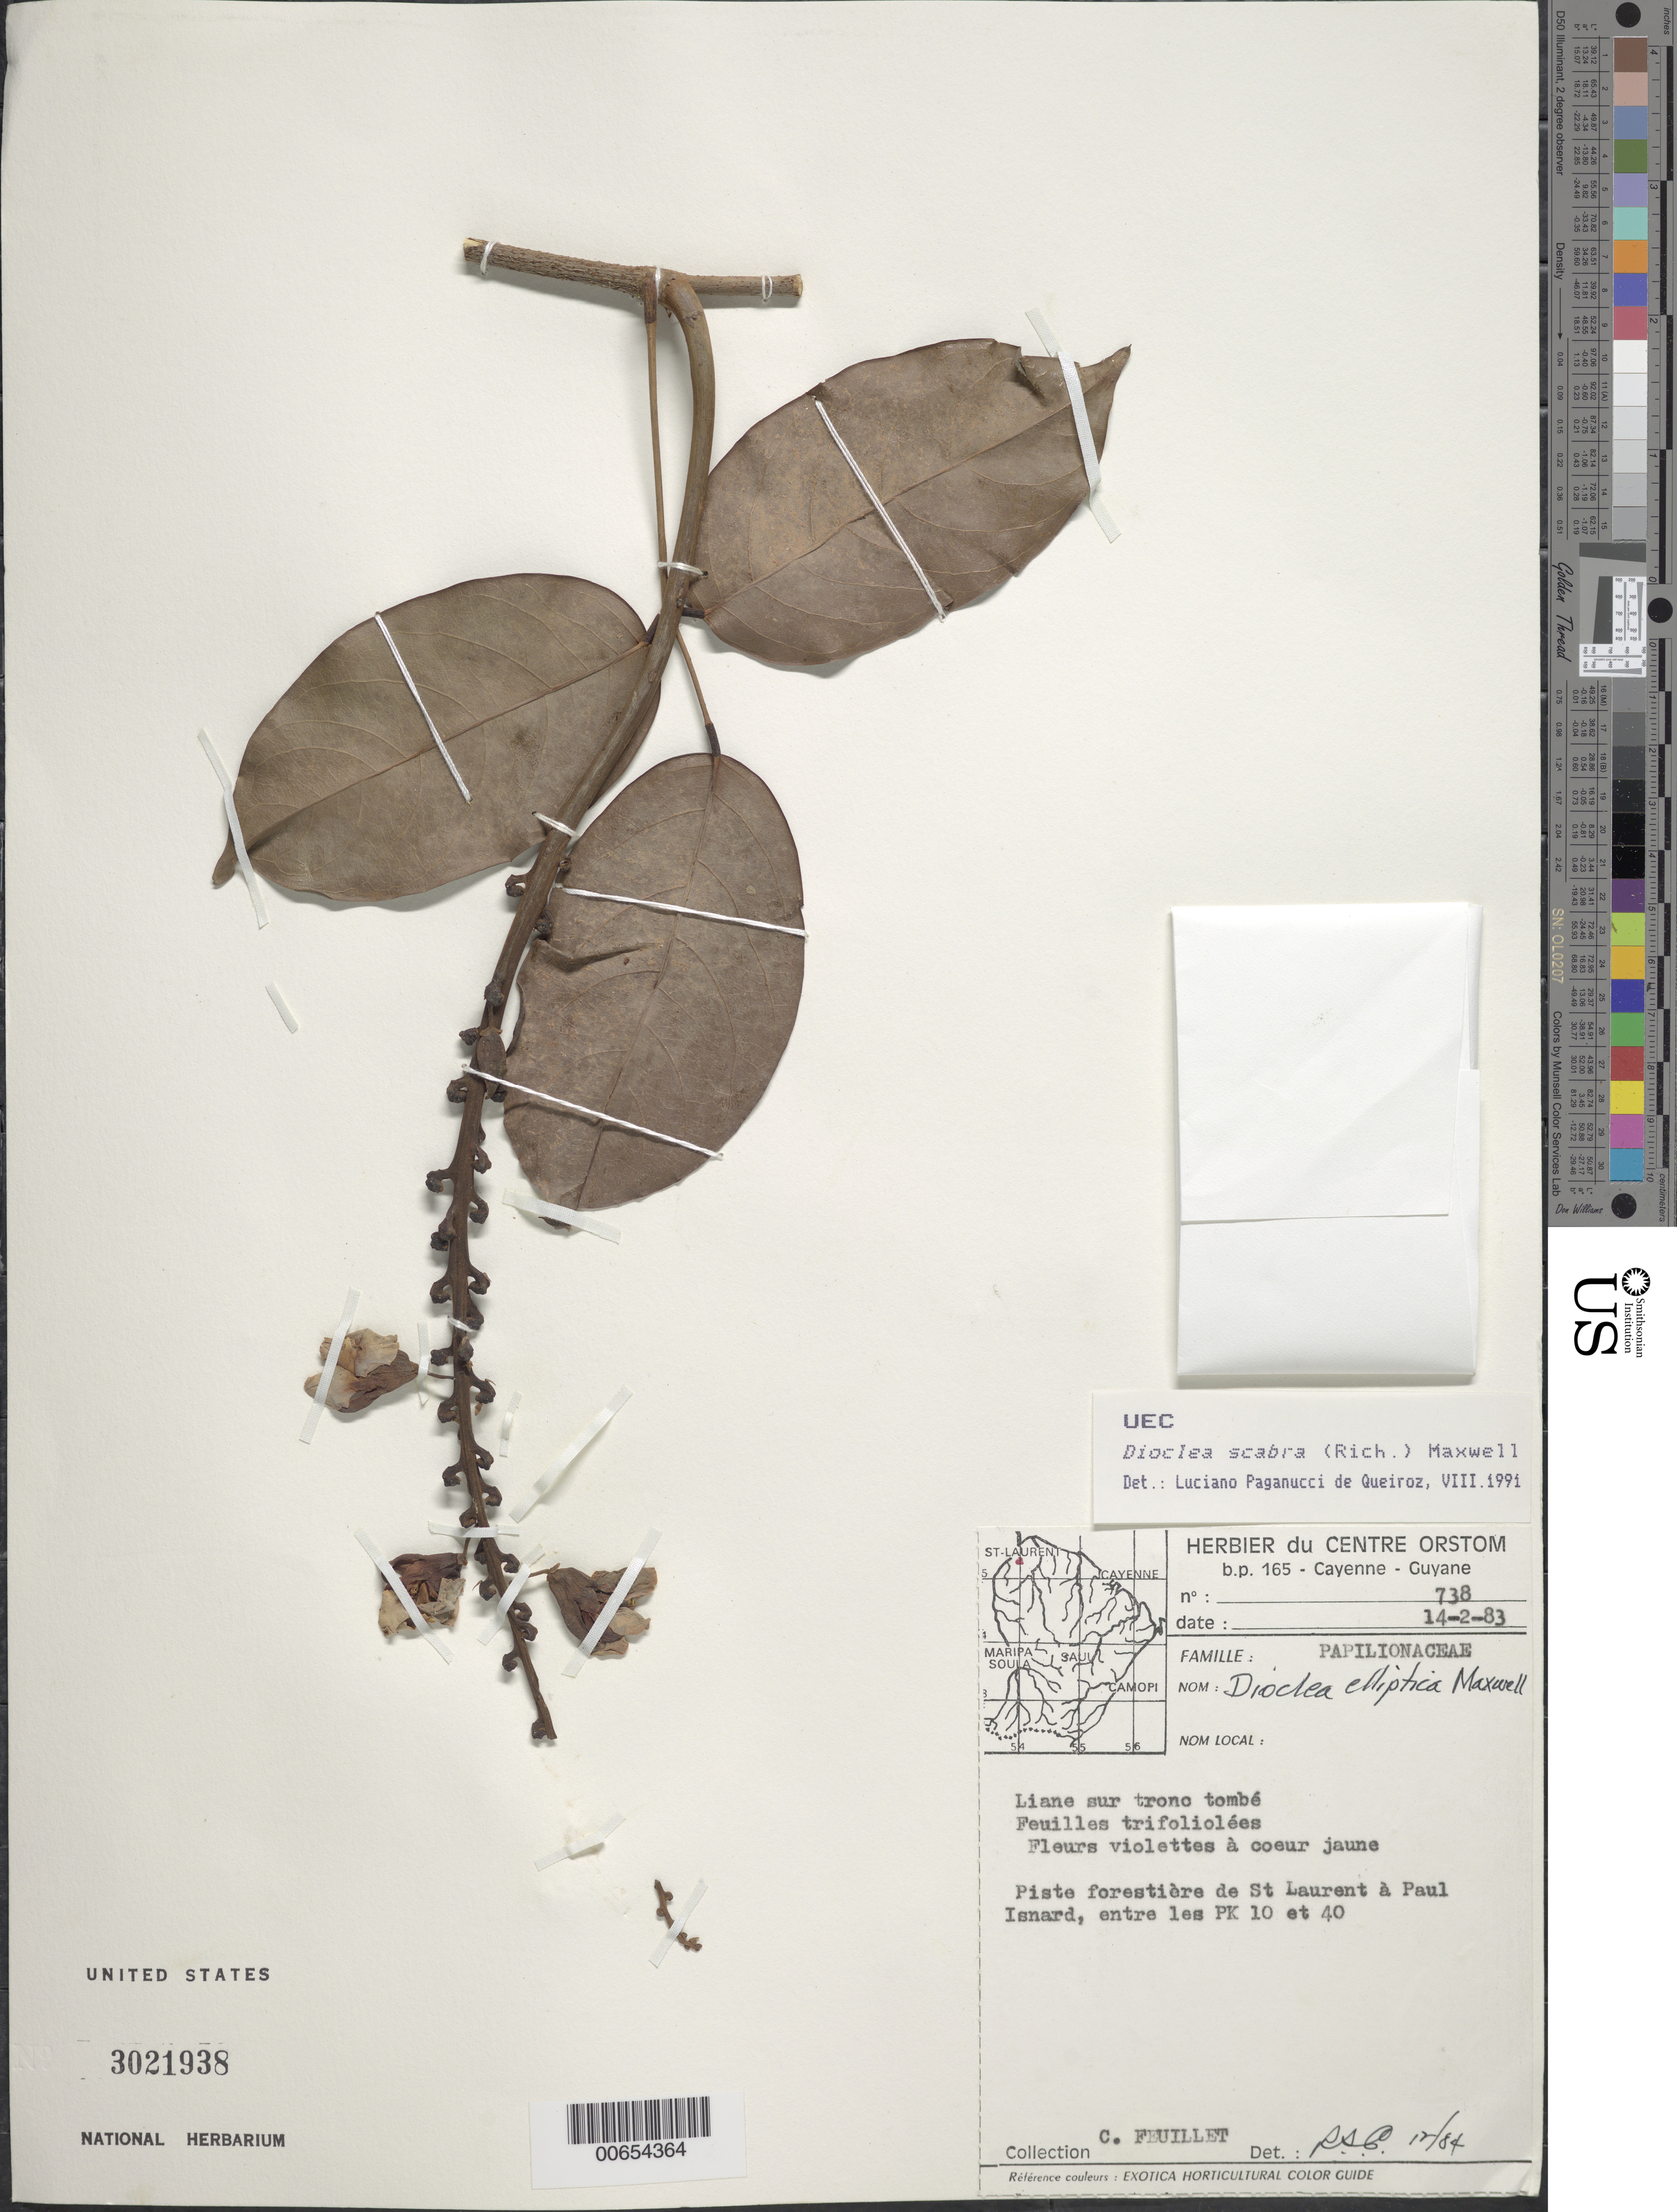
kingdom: Plantae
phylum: Tracheophyta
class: Magnoliopsida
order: Fabales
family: Fabaceae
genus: Macropsychanthus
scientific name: Macropsychanthus scaber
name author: (Rich.) L.P. Queiroz & Snak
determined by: Strong, Mark T., (BOT), Smithsonian Institution - National Museum of Natural History (UNITED STATES)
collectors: C. Feuillet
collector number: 738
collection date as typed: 14-Feb-83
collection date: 1983-02-14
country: French Guiana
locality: St. Laurent, betw. St. Laurent & Paul Isnard (PK 10 & PK 40)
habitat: Forest trail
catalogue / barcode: US 3021938